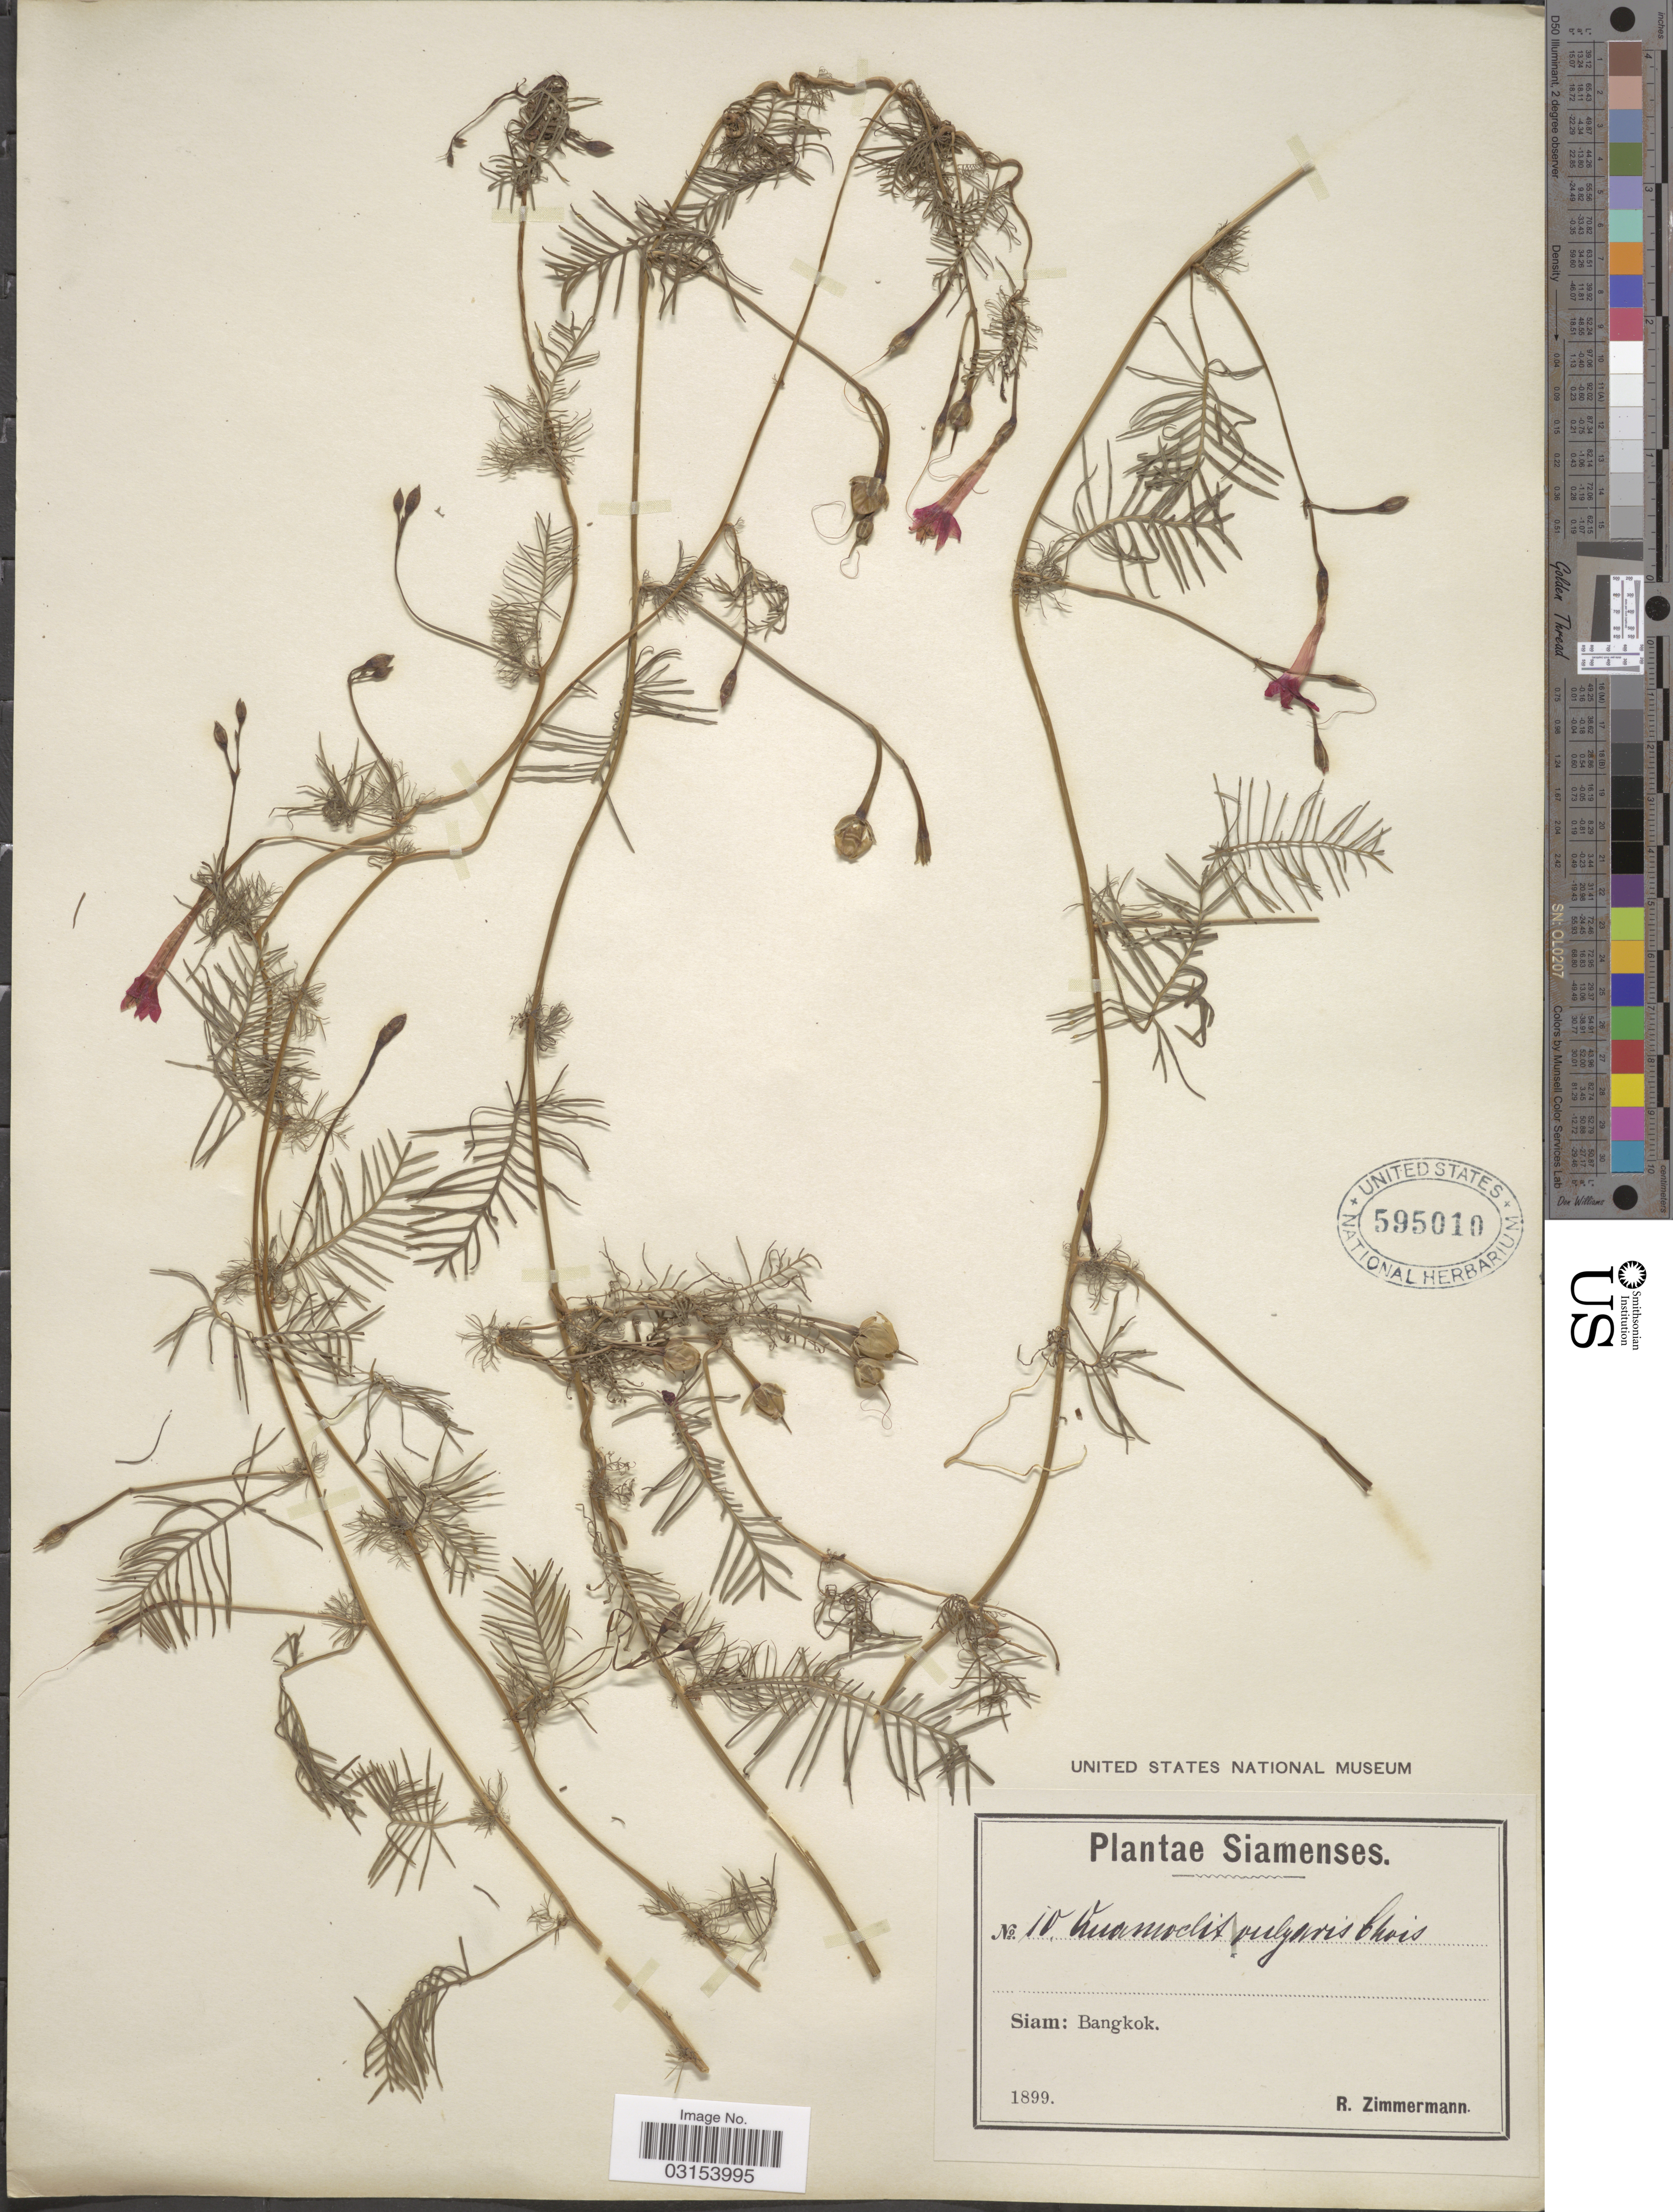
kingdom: Plantae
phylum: Tracheophyta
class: Magnoliopsida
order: Solanales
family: Convolvulaceae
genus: Ipomoea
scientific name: Ipomoea quamoclit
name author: L.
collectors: R. Zimmermann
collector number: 10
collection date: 1899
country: Thailand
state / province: Bangkok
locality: Siam.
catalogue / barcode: US 595010